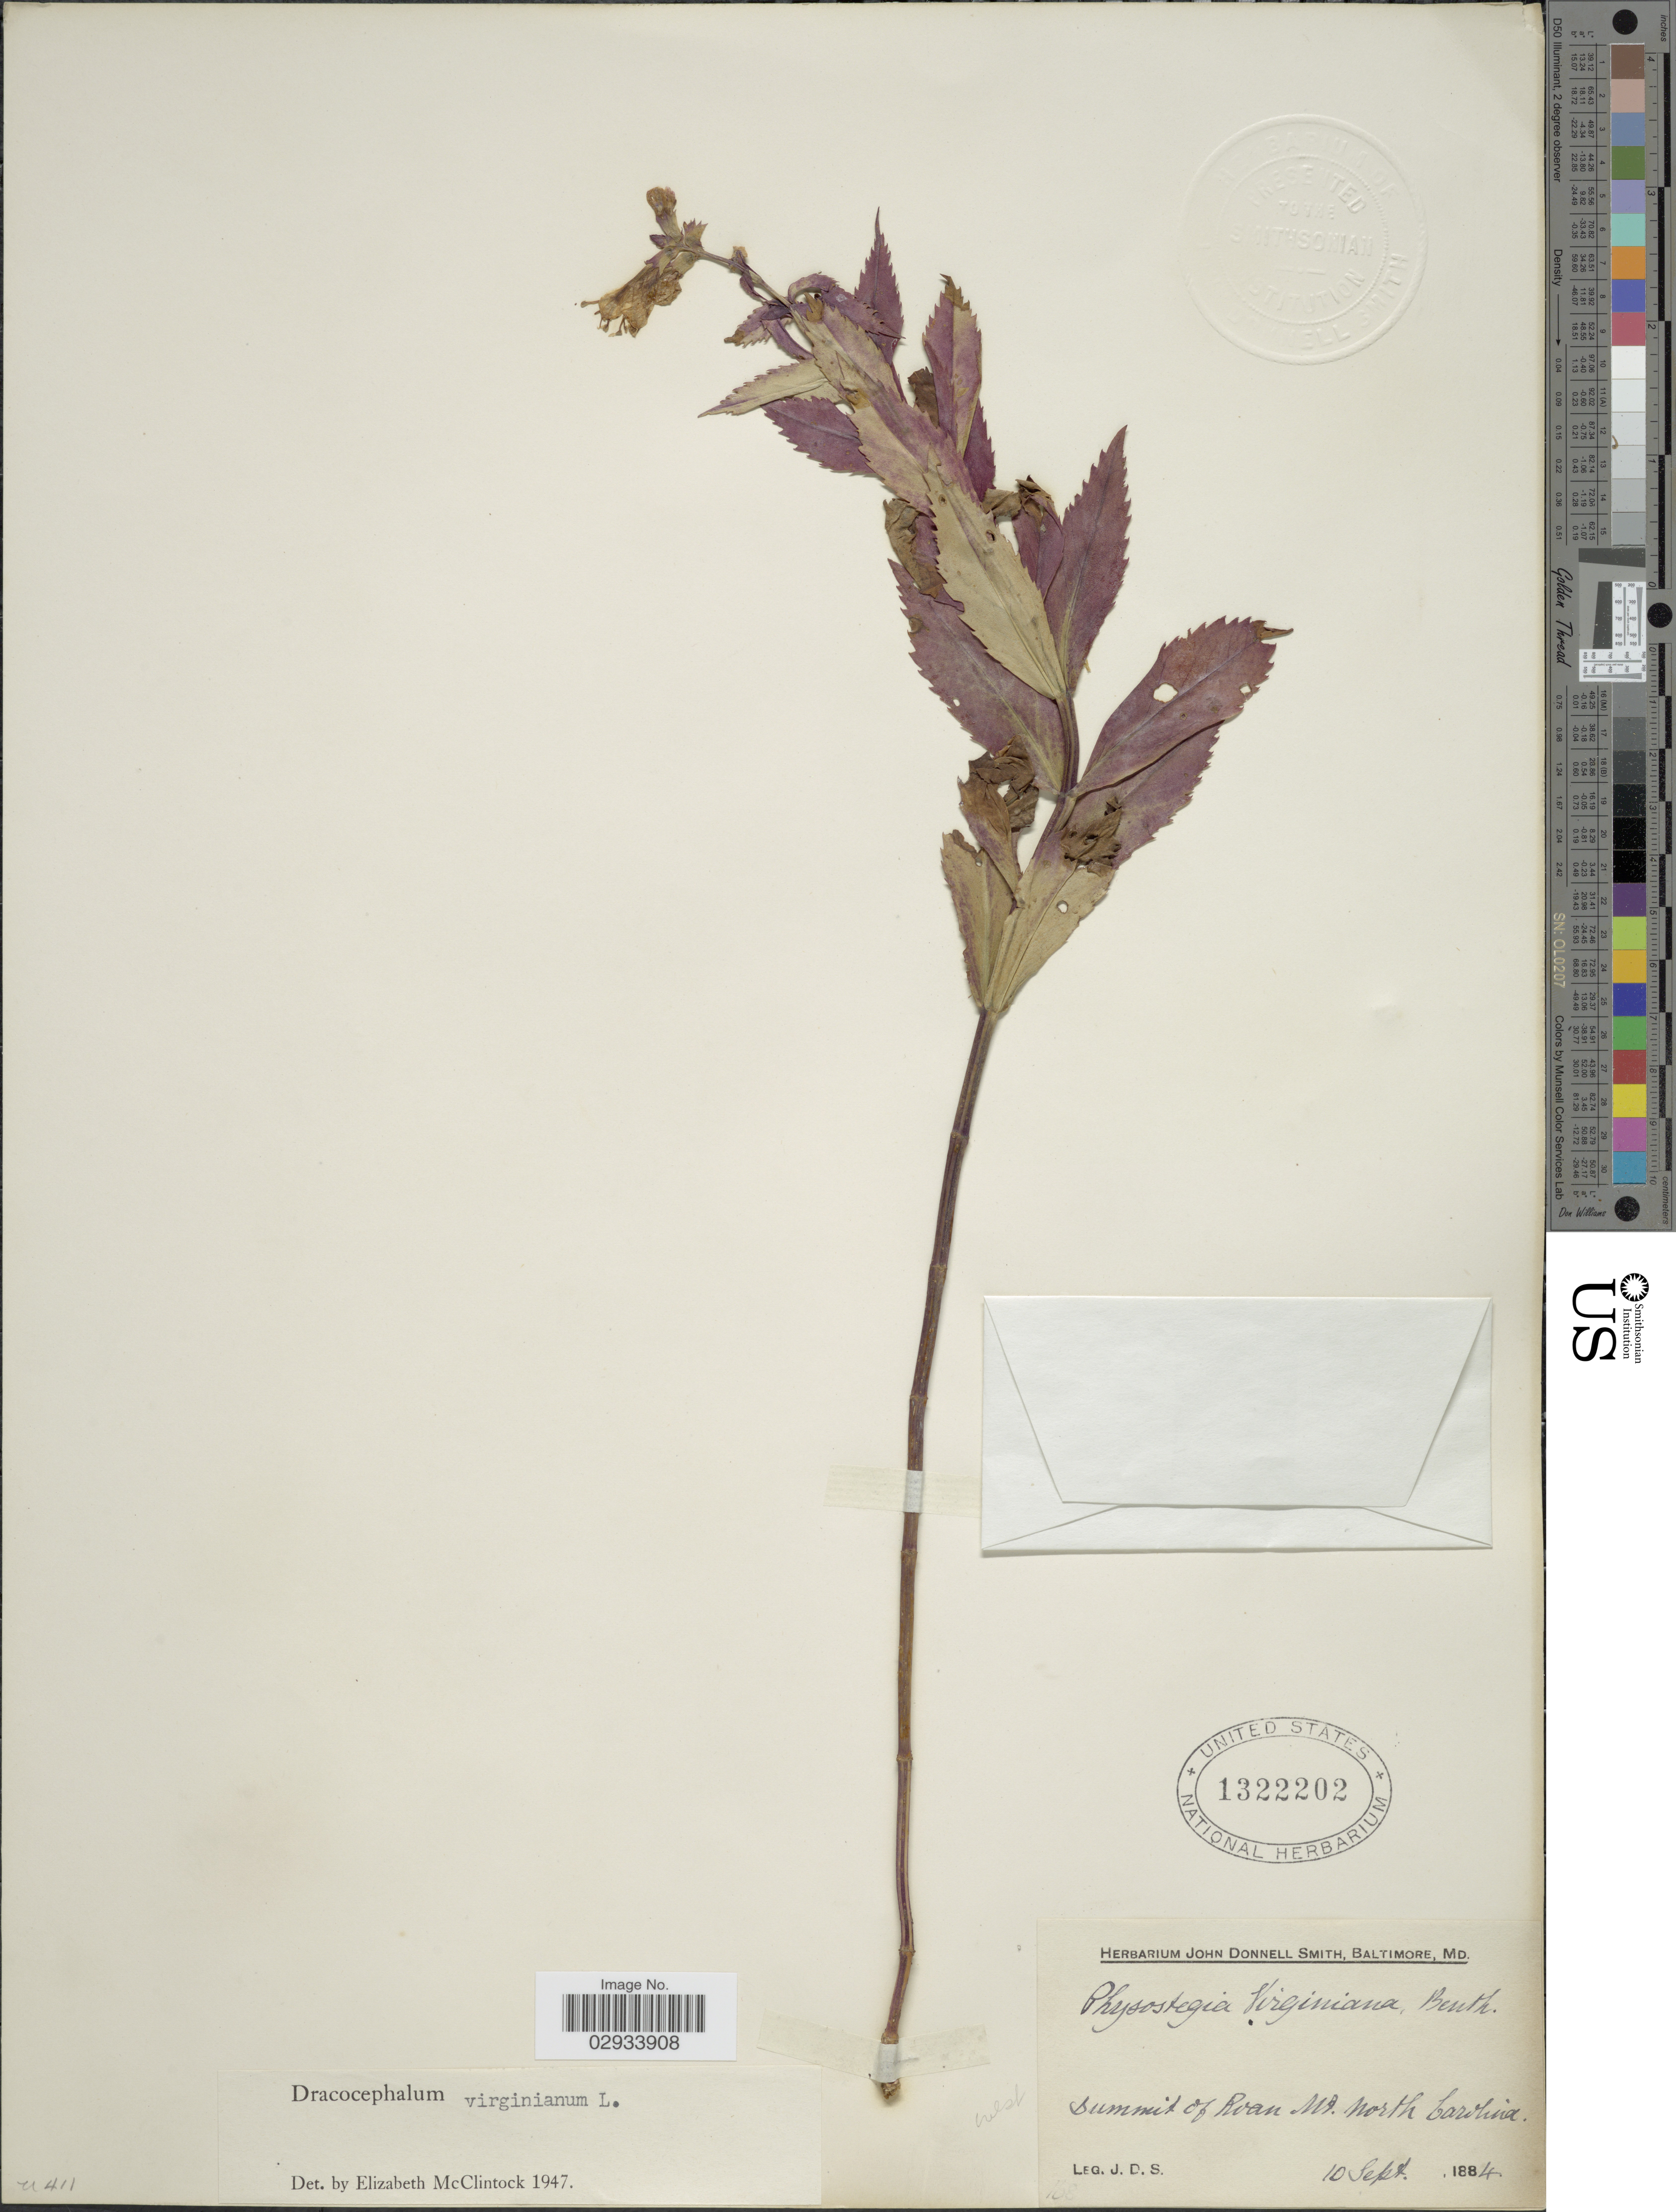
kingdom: Plantae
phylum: Tracheophyta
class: Magnoliopsida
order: Lamiales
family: Lamiaceae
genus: Physostegia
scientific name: Physostegia virginiana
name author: (L.) Benth.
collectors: J. Donnell Smith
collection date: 1884-09-10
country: United States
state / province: North Carolina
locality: Summit of Roan Mt.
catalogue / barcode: US 1322202